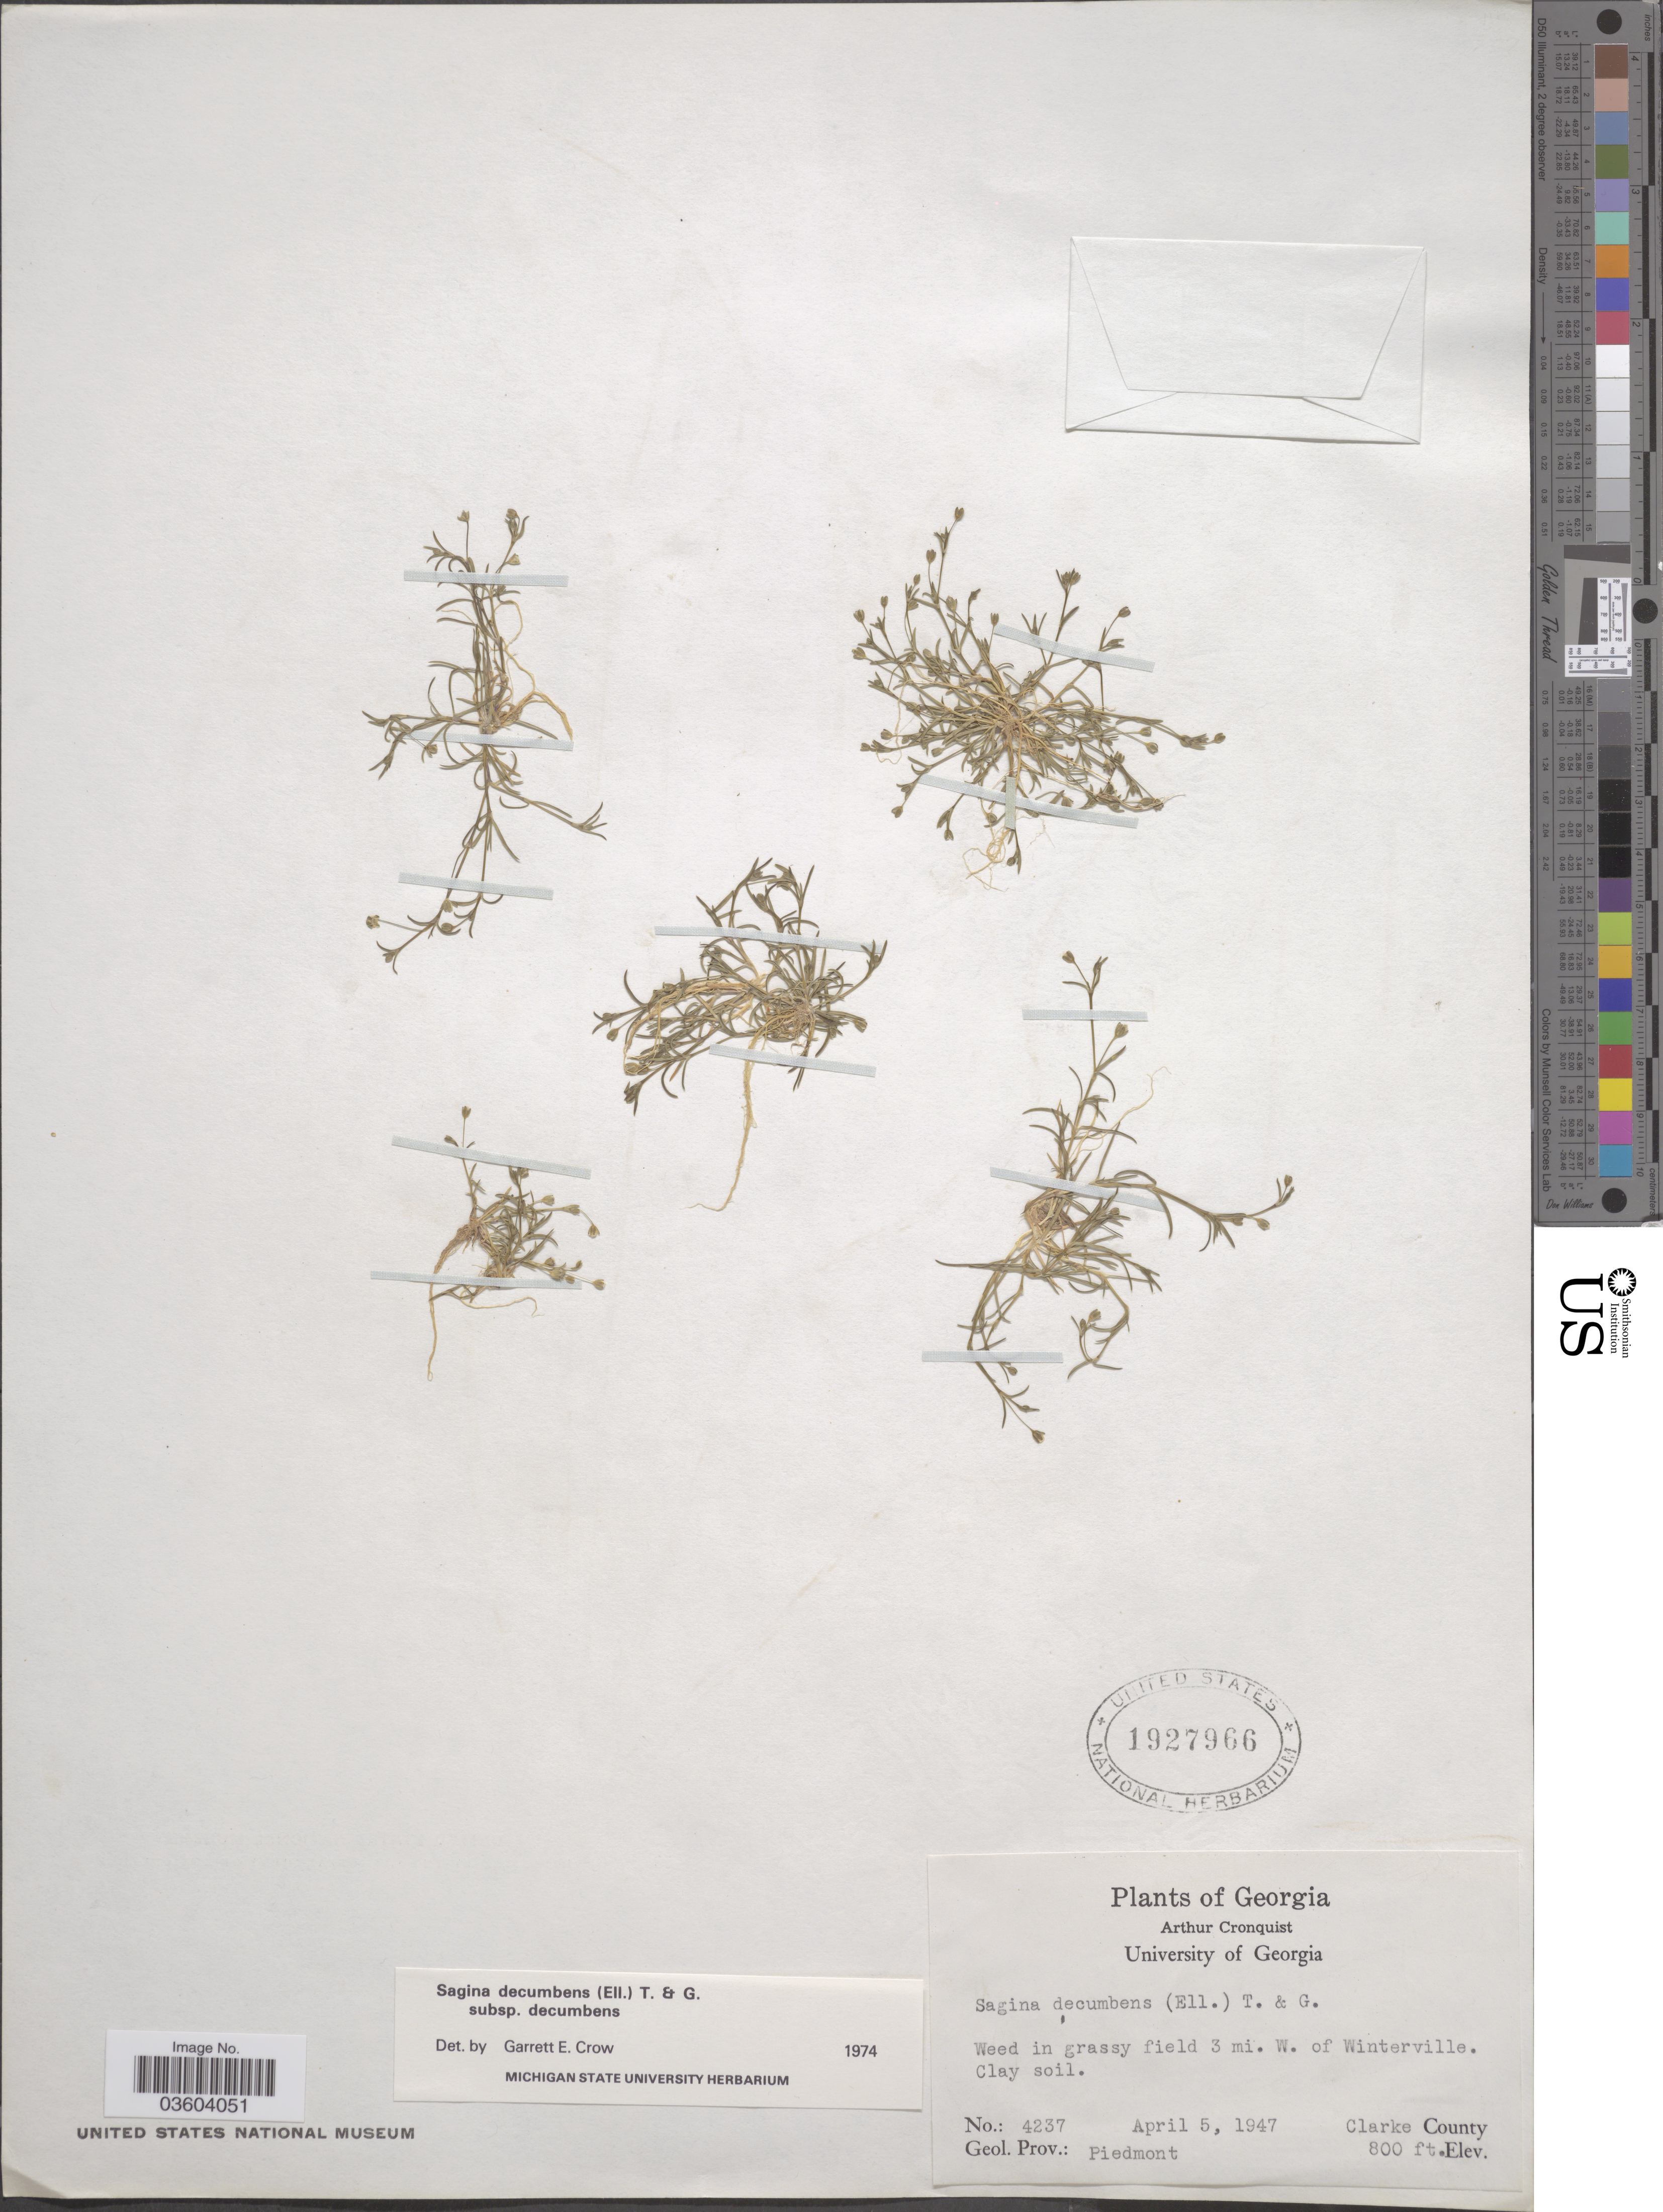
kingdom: Plantae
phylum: Tracheophyta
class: Magnoliopsida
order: Caryophyllales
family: Caryophyllaceae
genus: Sagina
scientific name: Sagina decumbens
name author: (Elliott) Torr. & A. Gray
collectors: A. J. Cronquist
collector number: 4237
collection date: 1947-04-05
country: United States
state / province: Georgia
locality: Weed in grassy field 3 mi. W. of Winterville. Clarke County. Geol.Prov.: Piedmont.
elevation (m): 244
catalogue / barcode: US 1927966